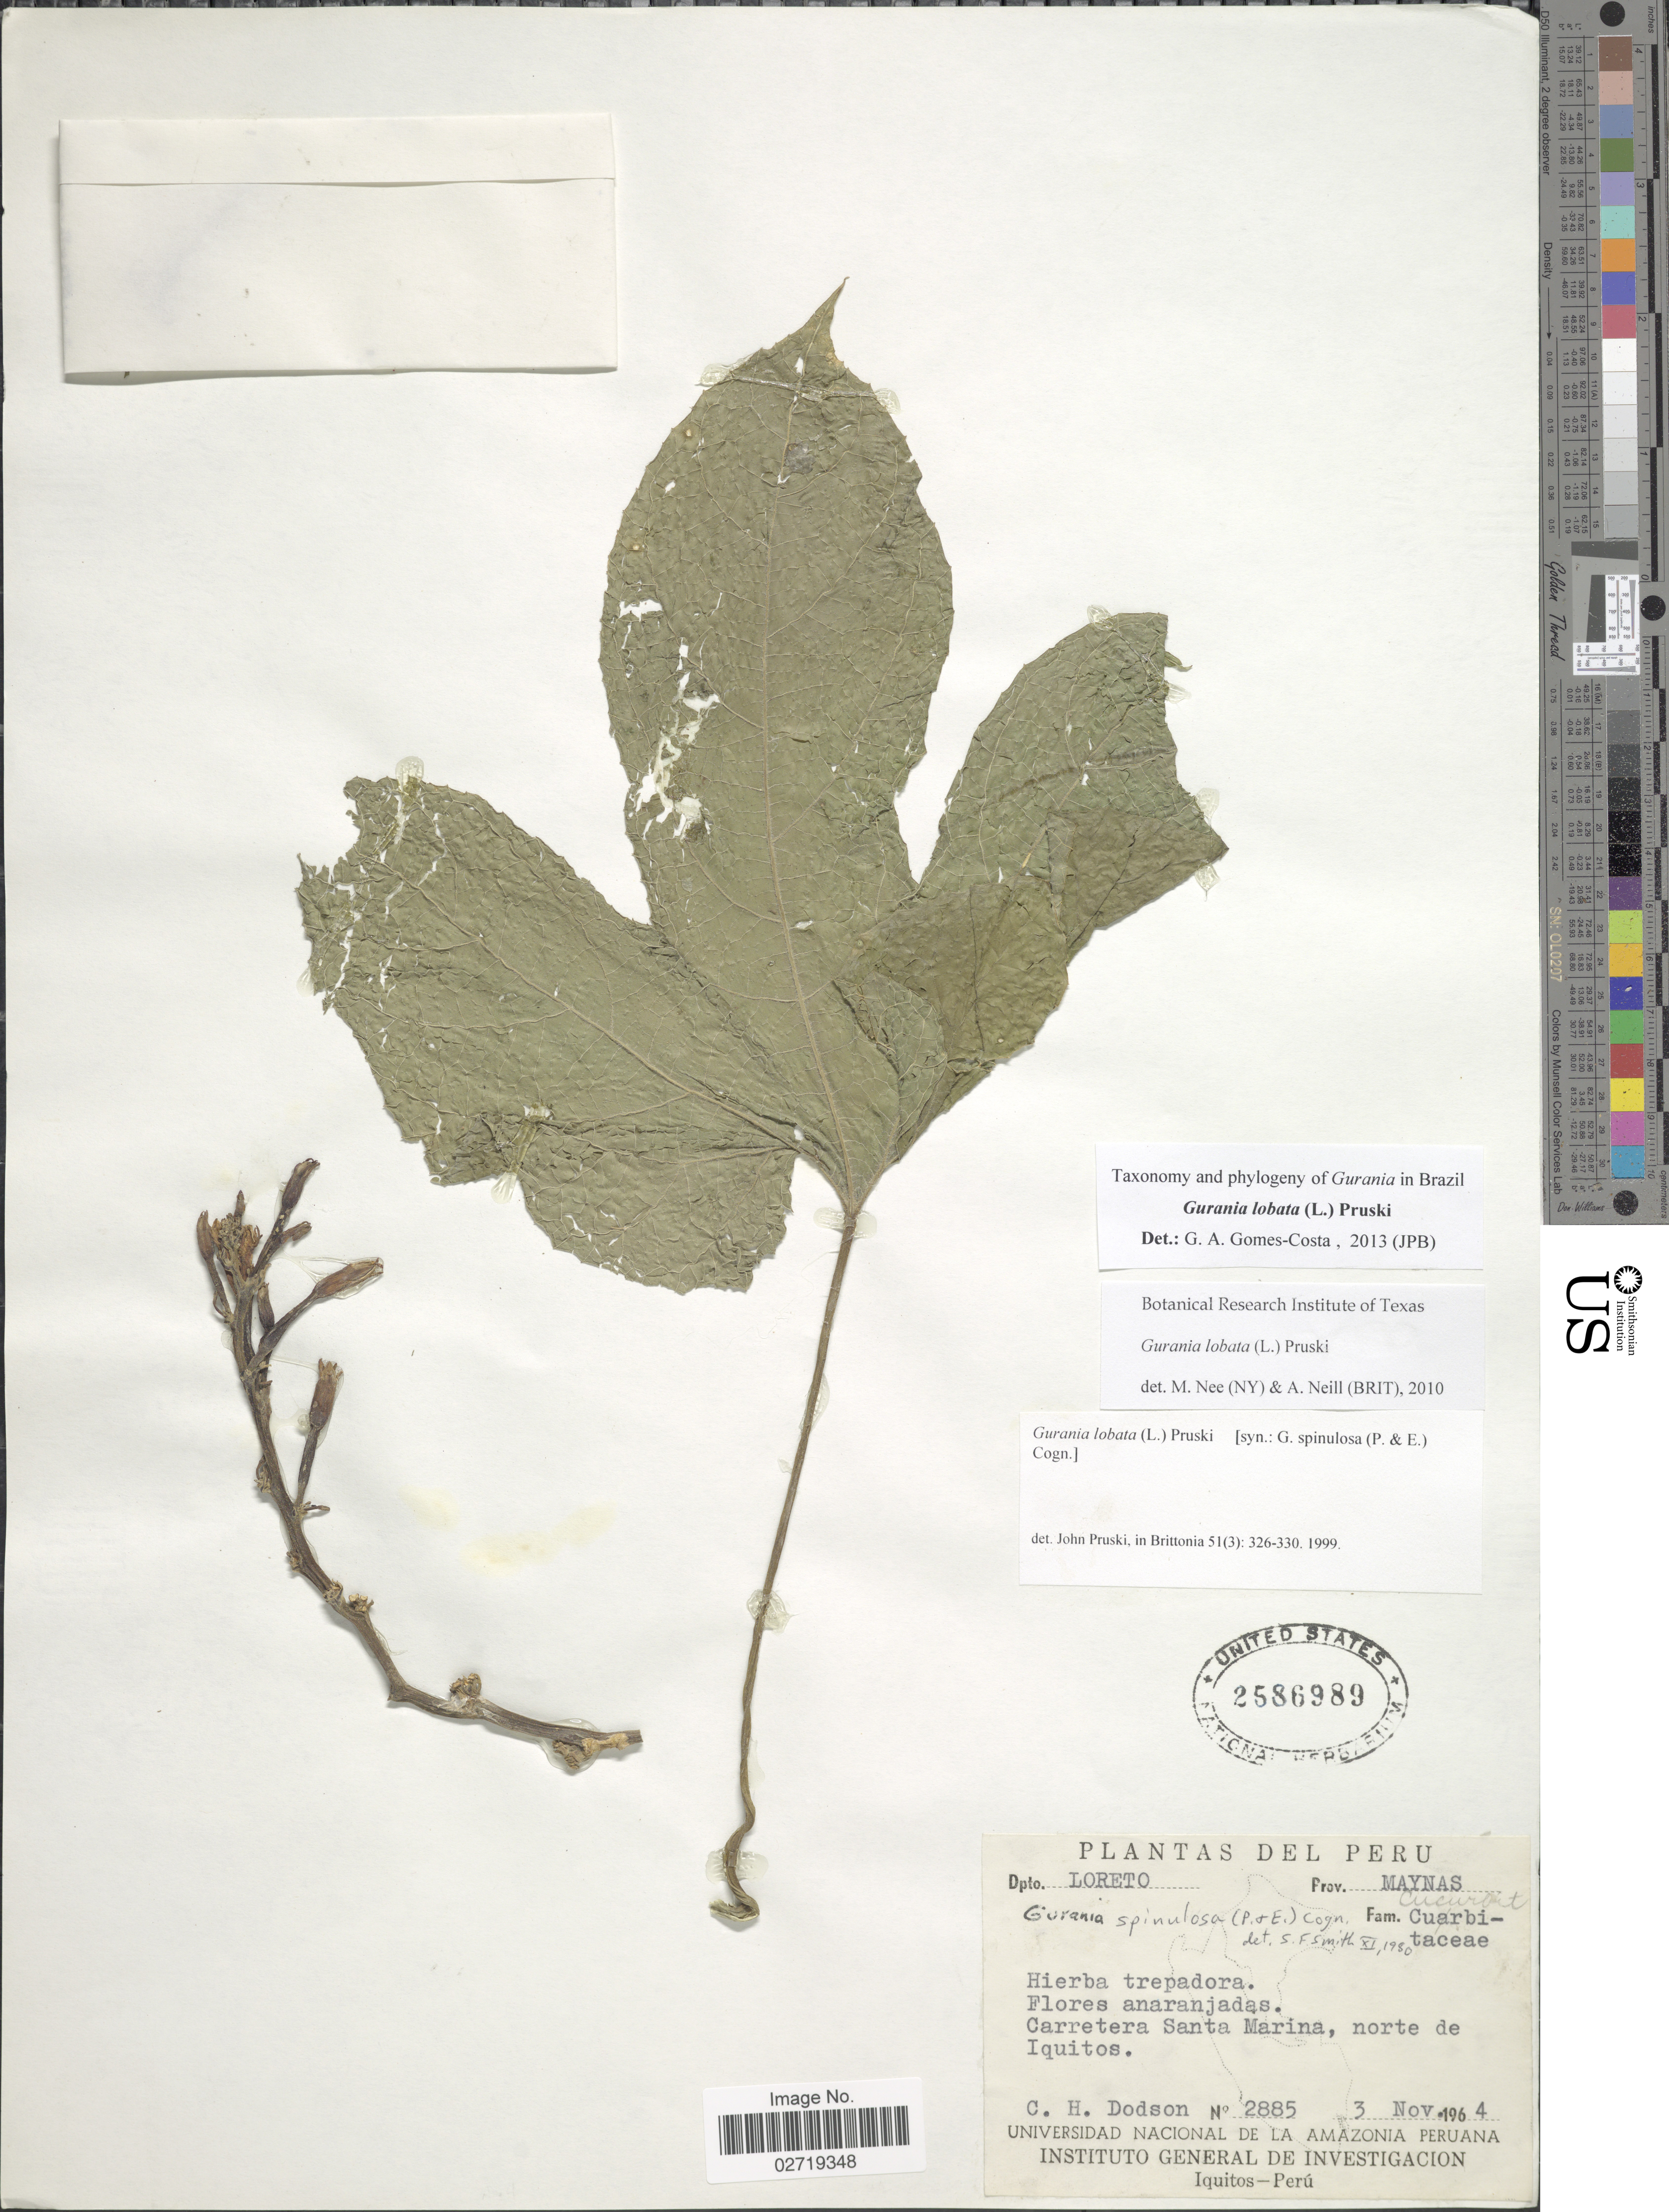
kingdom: Plantae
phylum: Tracheophyta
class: Magnoliopsida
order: Cucurbitales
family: Cucurbitaceae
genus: Gurania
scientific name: Gurania lobata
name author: (L.) Pruski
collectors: C. H. Dodson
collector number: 2885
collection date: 1964-11-03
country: Peru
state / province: Loreto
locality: Dpto. Loreto, Prov. Maynas. Carretera Santa Marina, norte de Iquitos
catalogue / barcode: US 2586989